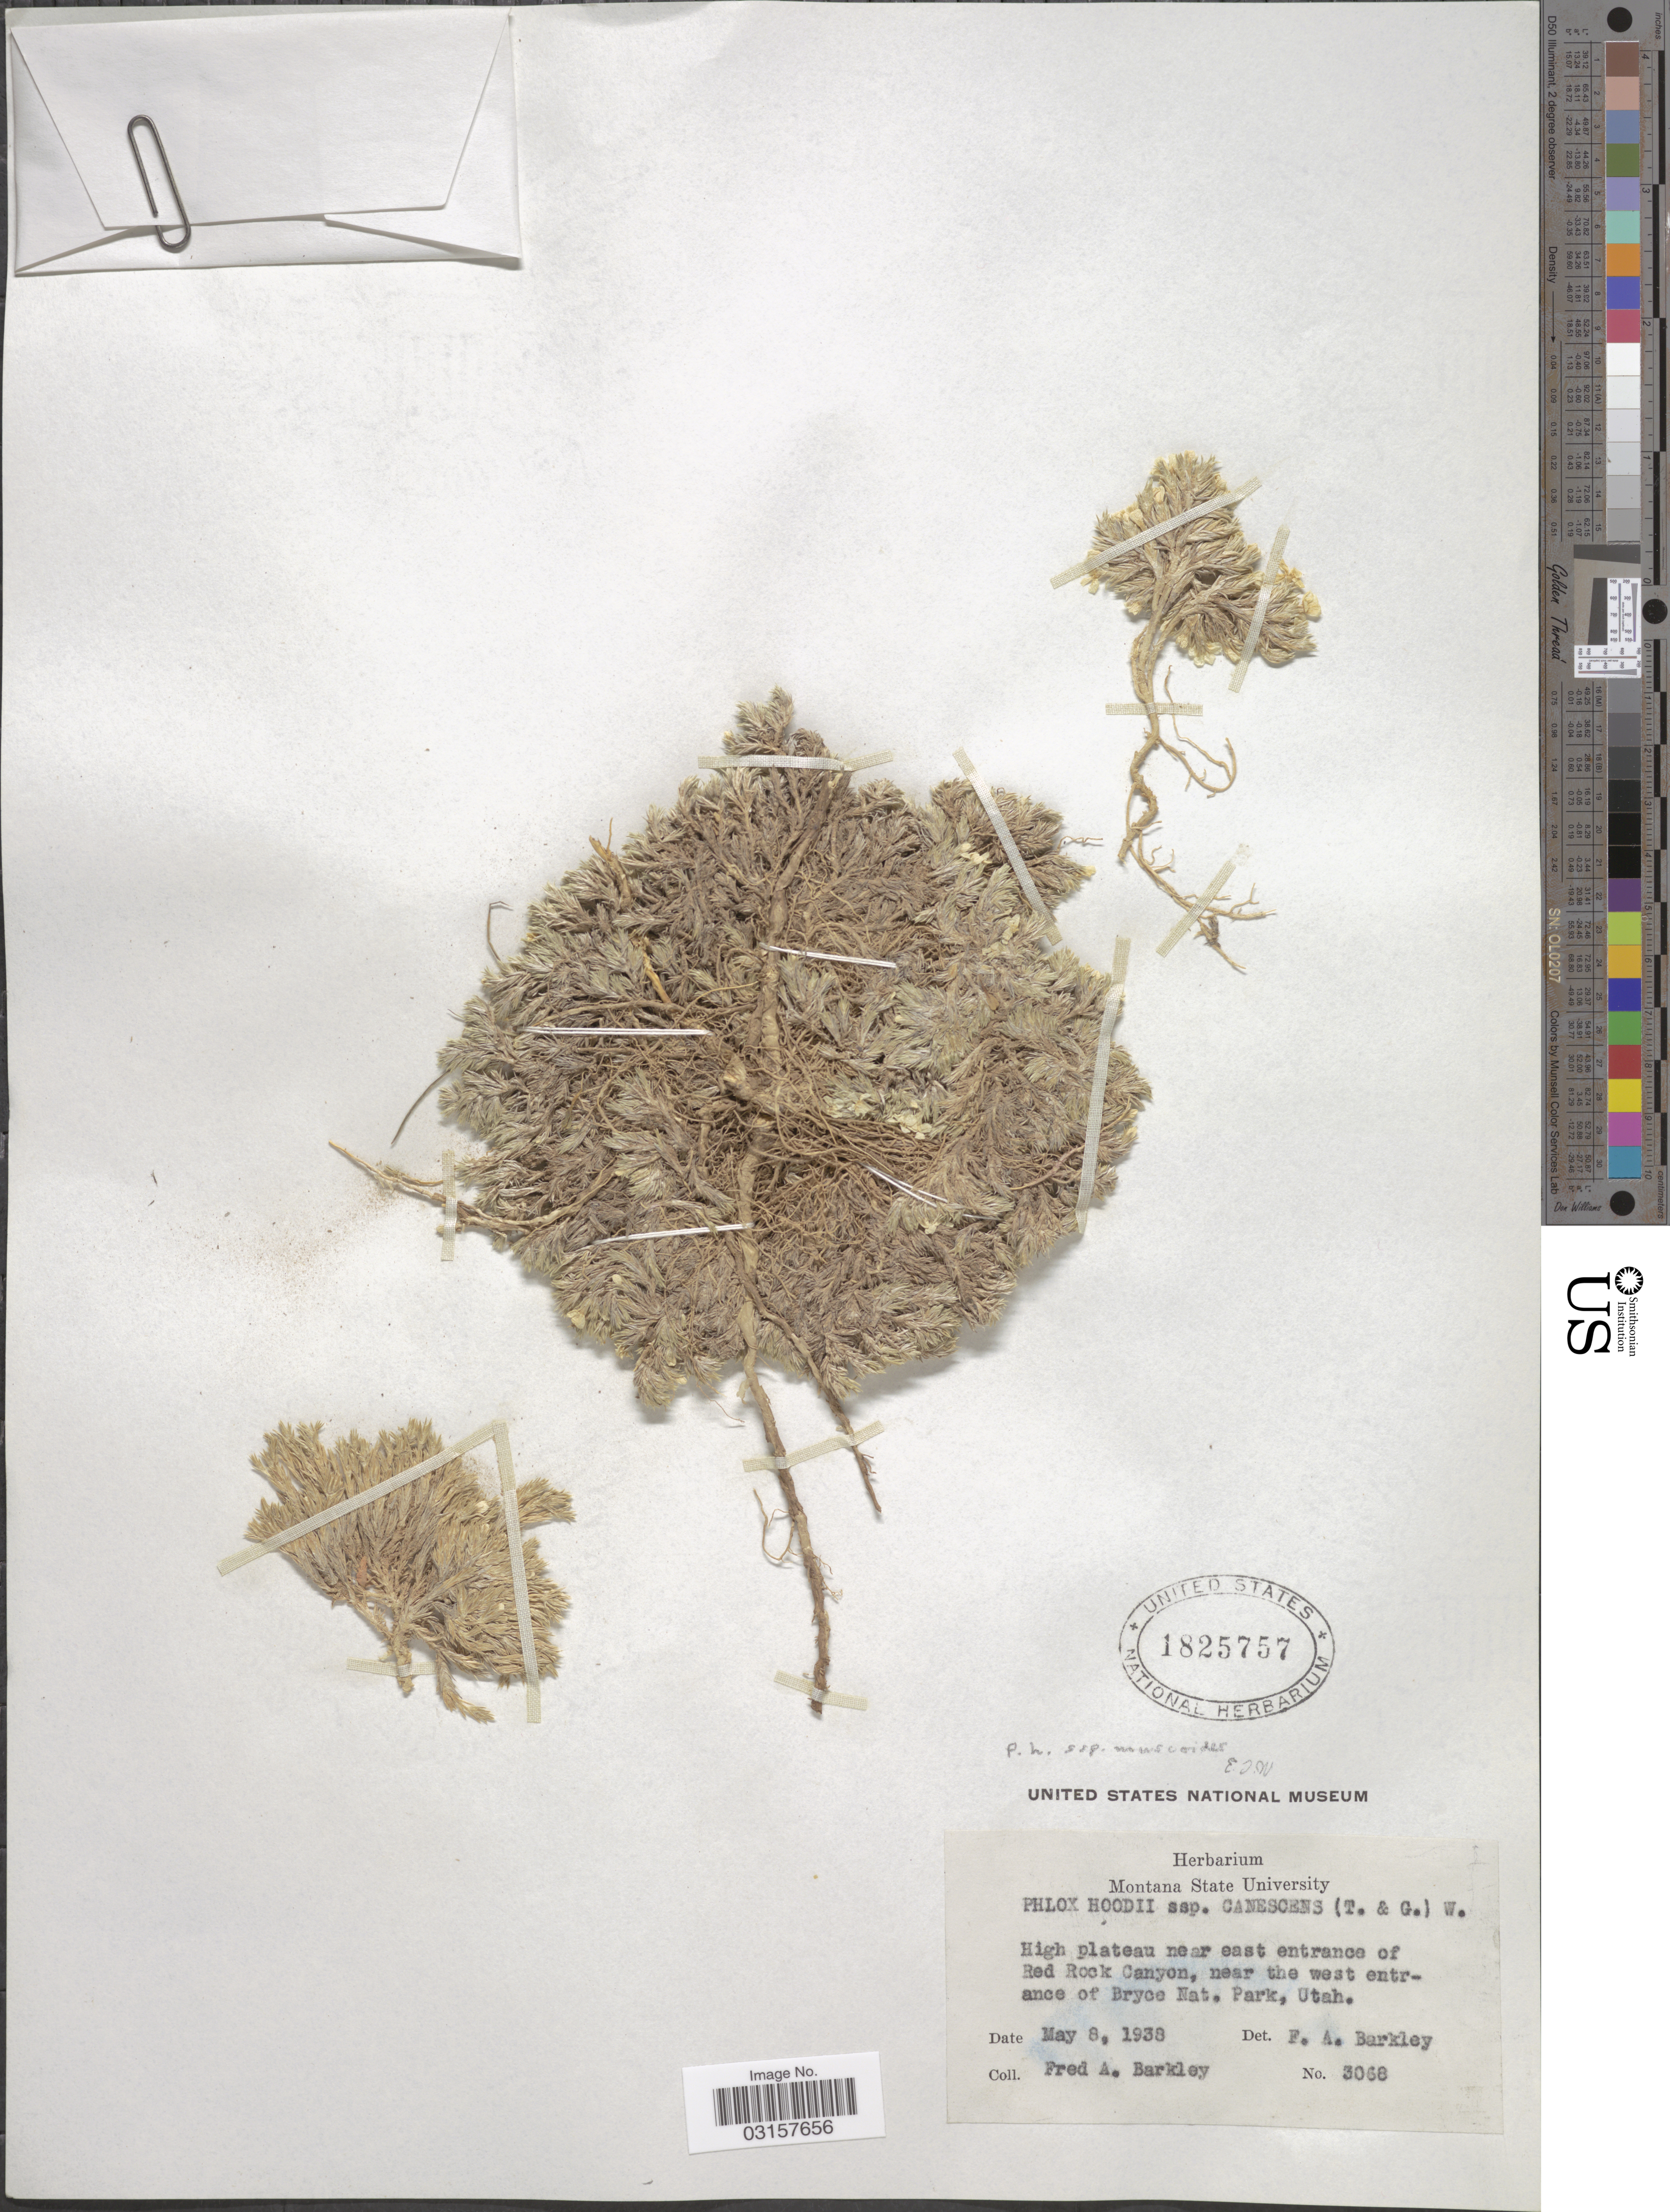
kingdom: Plantae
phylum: Tracheophyta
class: Magnoliopsida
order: Ericales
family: Polemoniaceae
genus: Phlox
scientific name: Phlox hoodii subsp. hoodii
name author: Richardson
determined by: Mayfield, M. H.; Ferguson, C. J.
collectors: F. A. Barkley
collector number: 3068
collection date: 1938-05-08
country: United States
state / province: Utah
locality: High plateau near east entrance of Red Rock Canyon, near the west entrance of Bryce Nat. Park.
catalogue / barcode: US 1825757